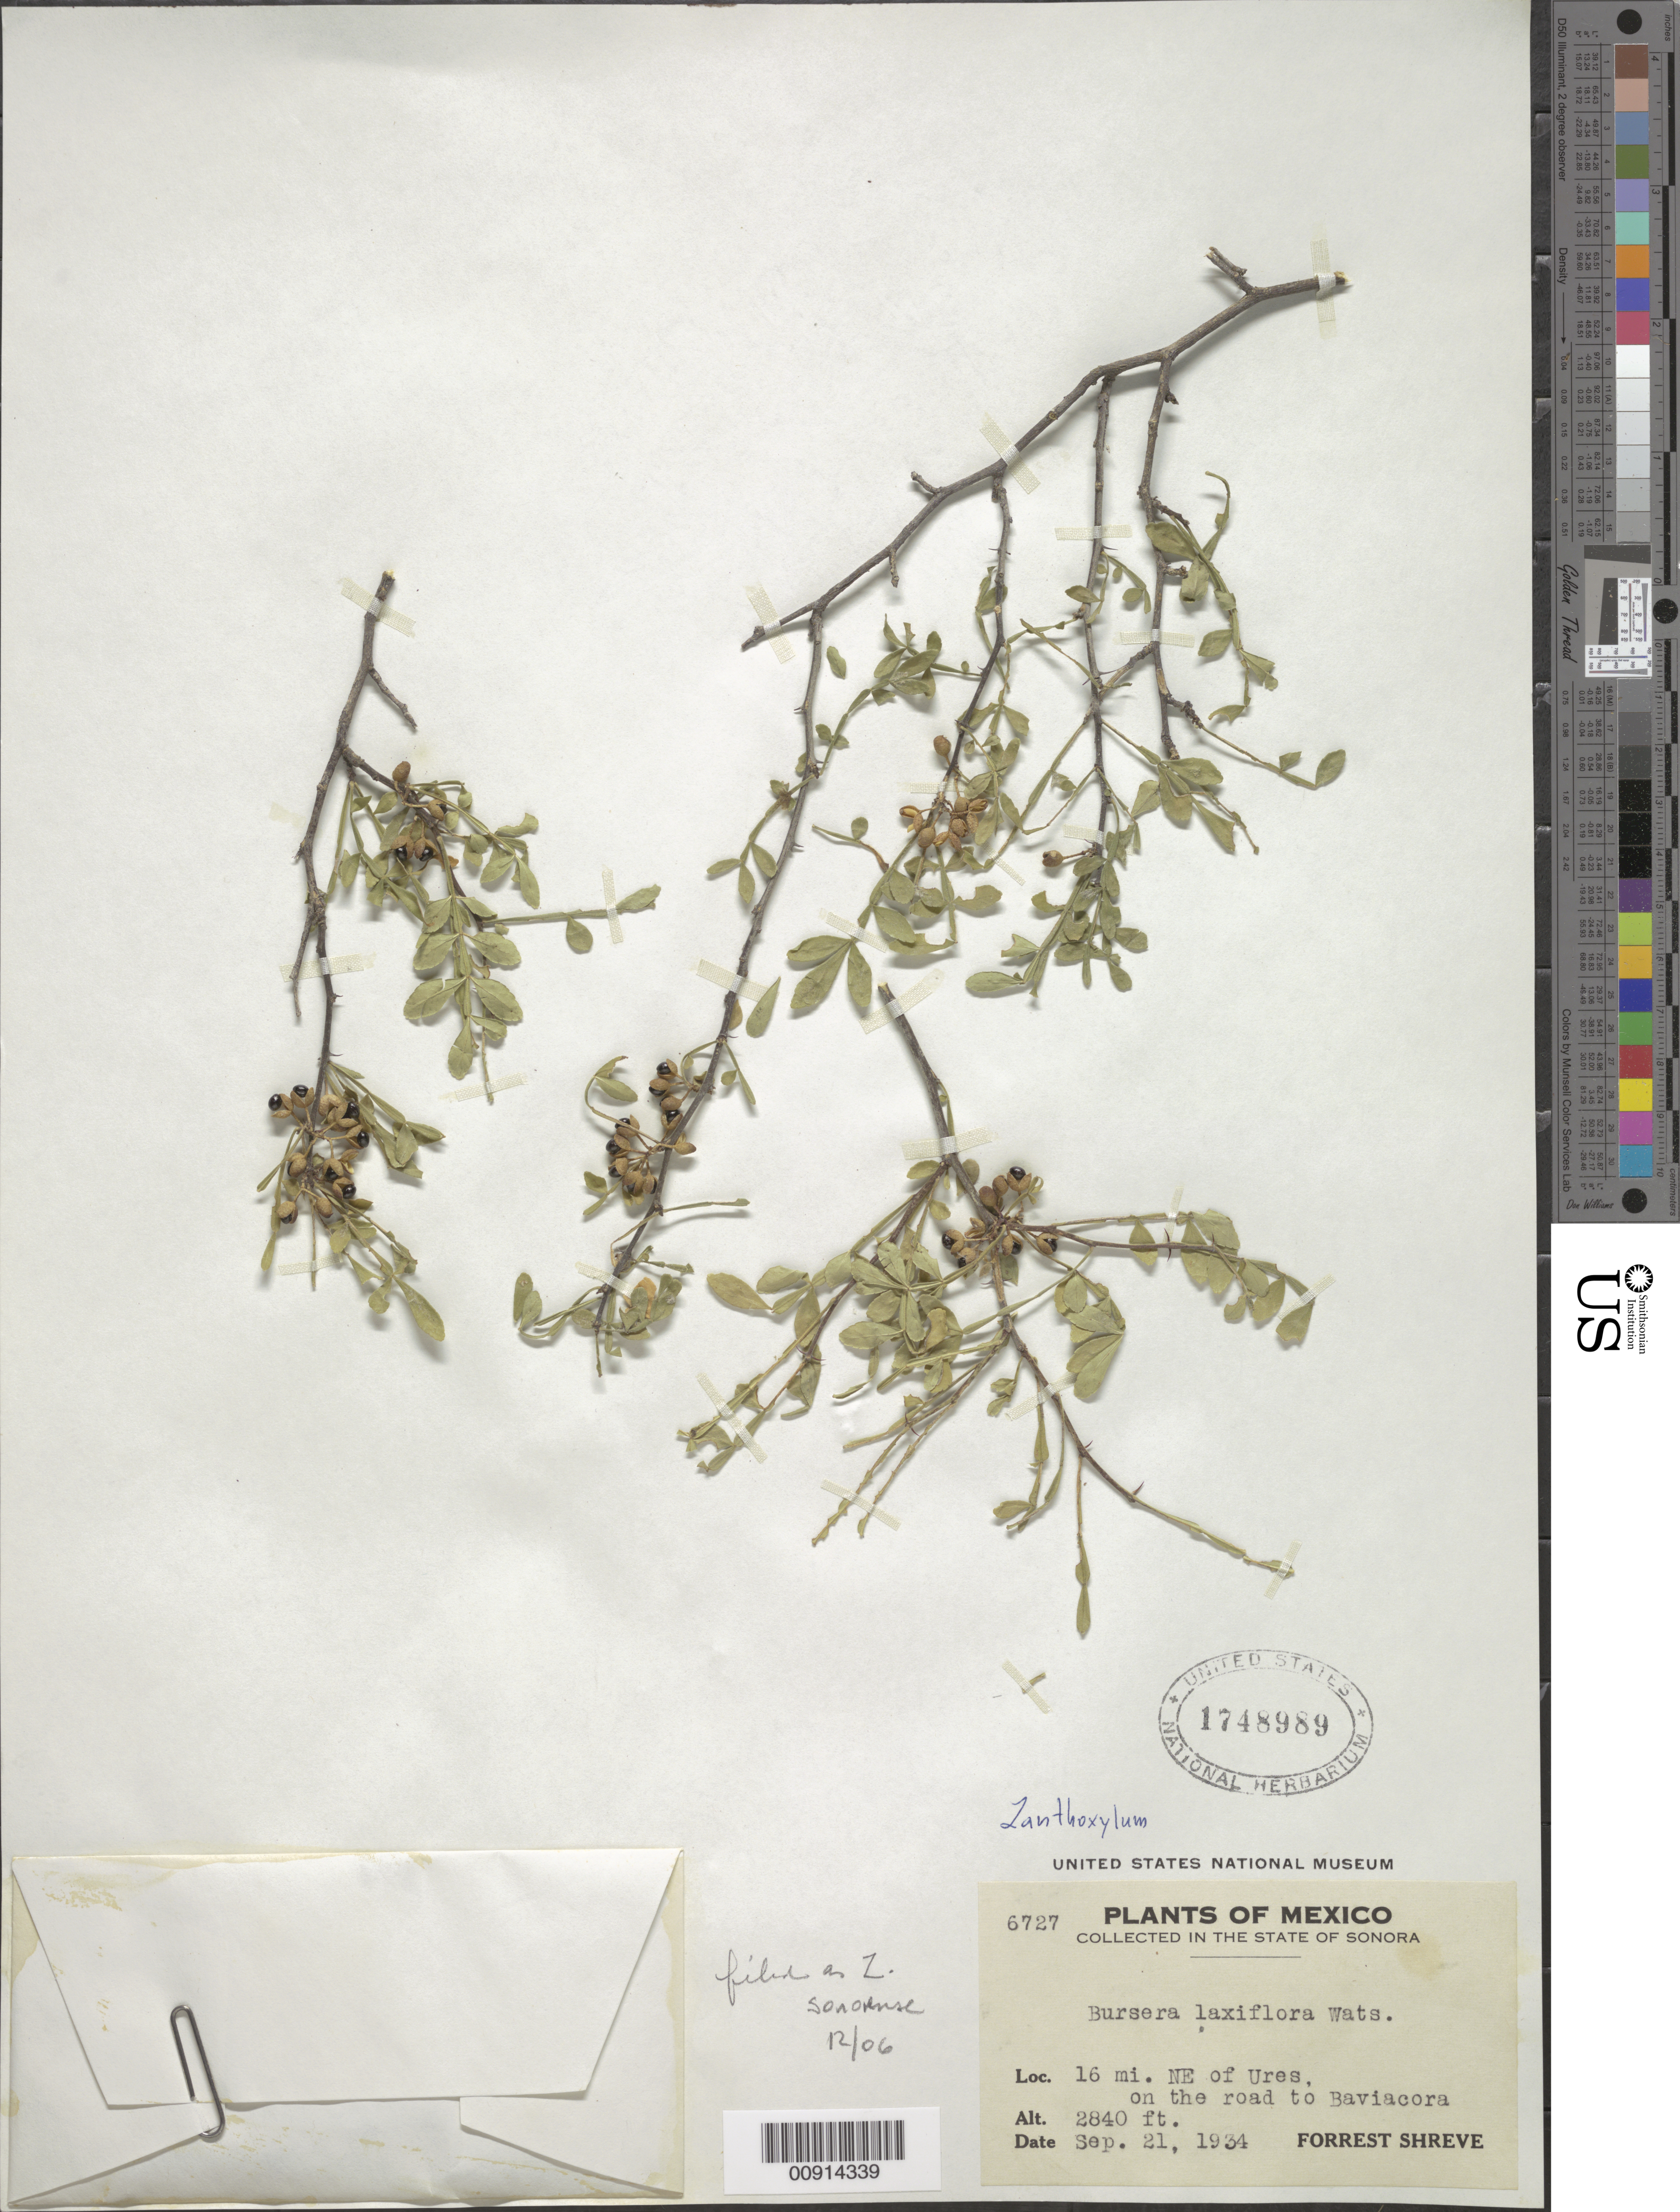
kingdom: Plantae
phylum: Tracheophyta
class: Magnoliopsida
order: Sapindales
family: Rutaceae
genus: Zanthoxylum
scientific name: Zanthoxylum sonorense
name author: Lundell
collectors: F. Shreve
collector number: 6727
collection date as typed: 21 Sep 1934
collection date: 1934-09-21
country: Mexico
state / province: Sonora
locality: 16 mi. NE of Ures, on the road to Baviacora, State of Sonora.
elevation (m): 866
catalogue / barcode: US 1748989